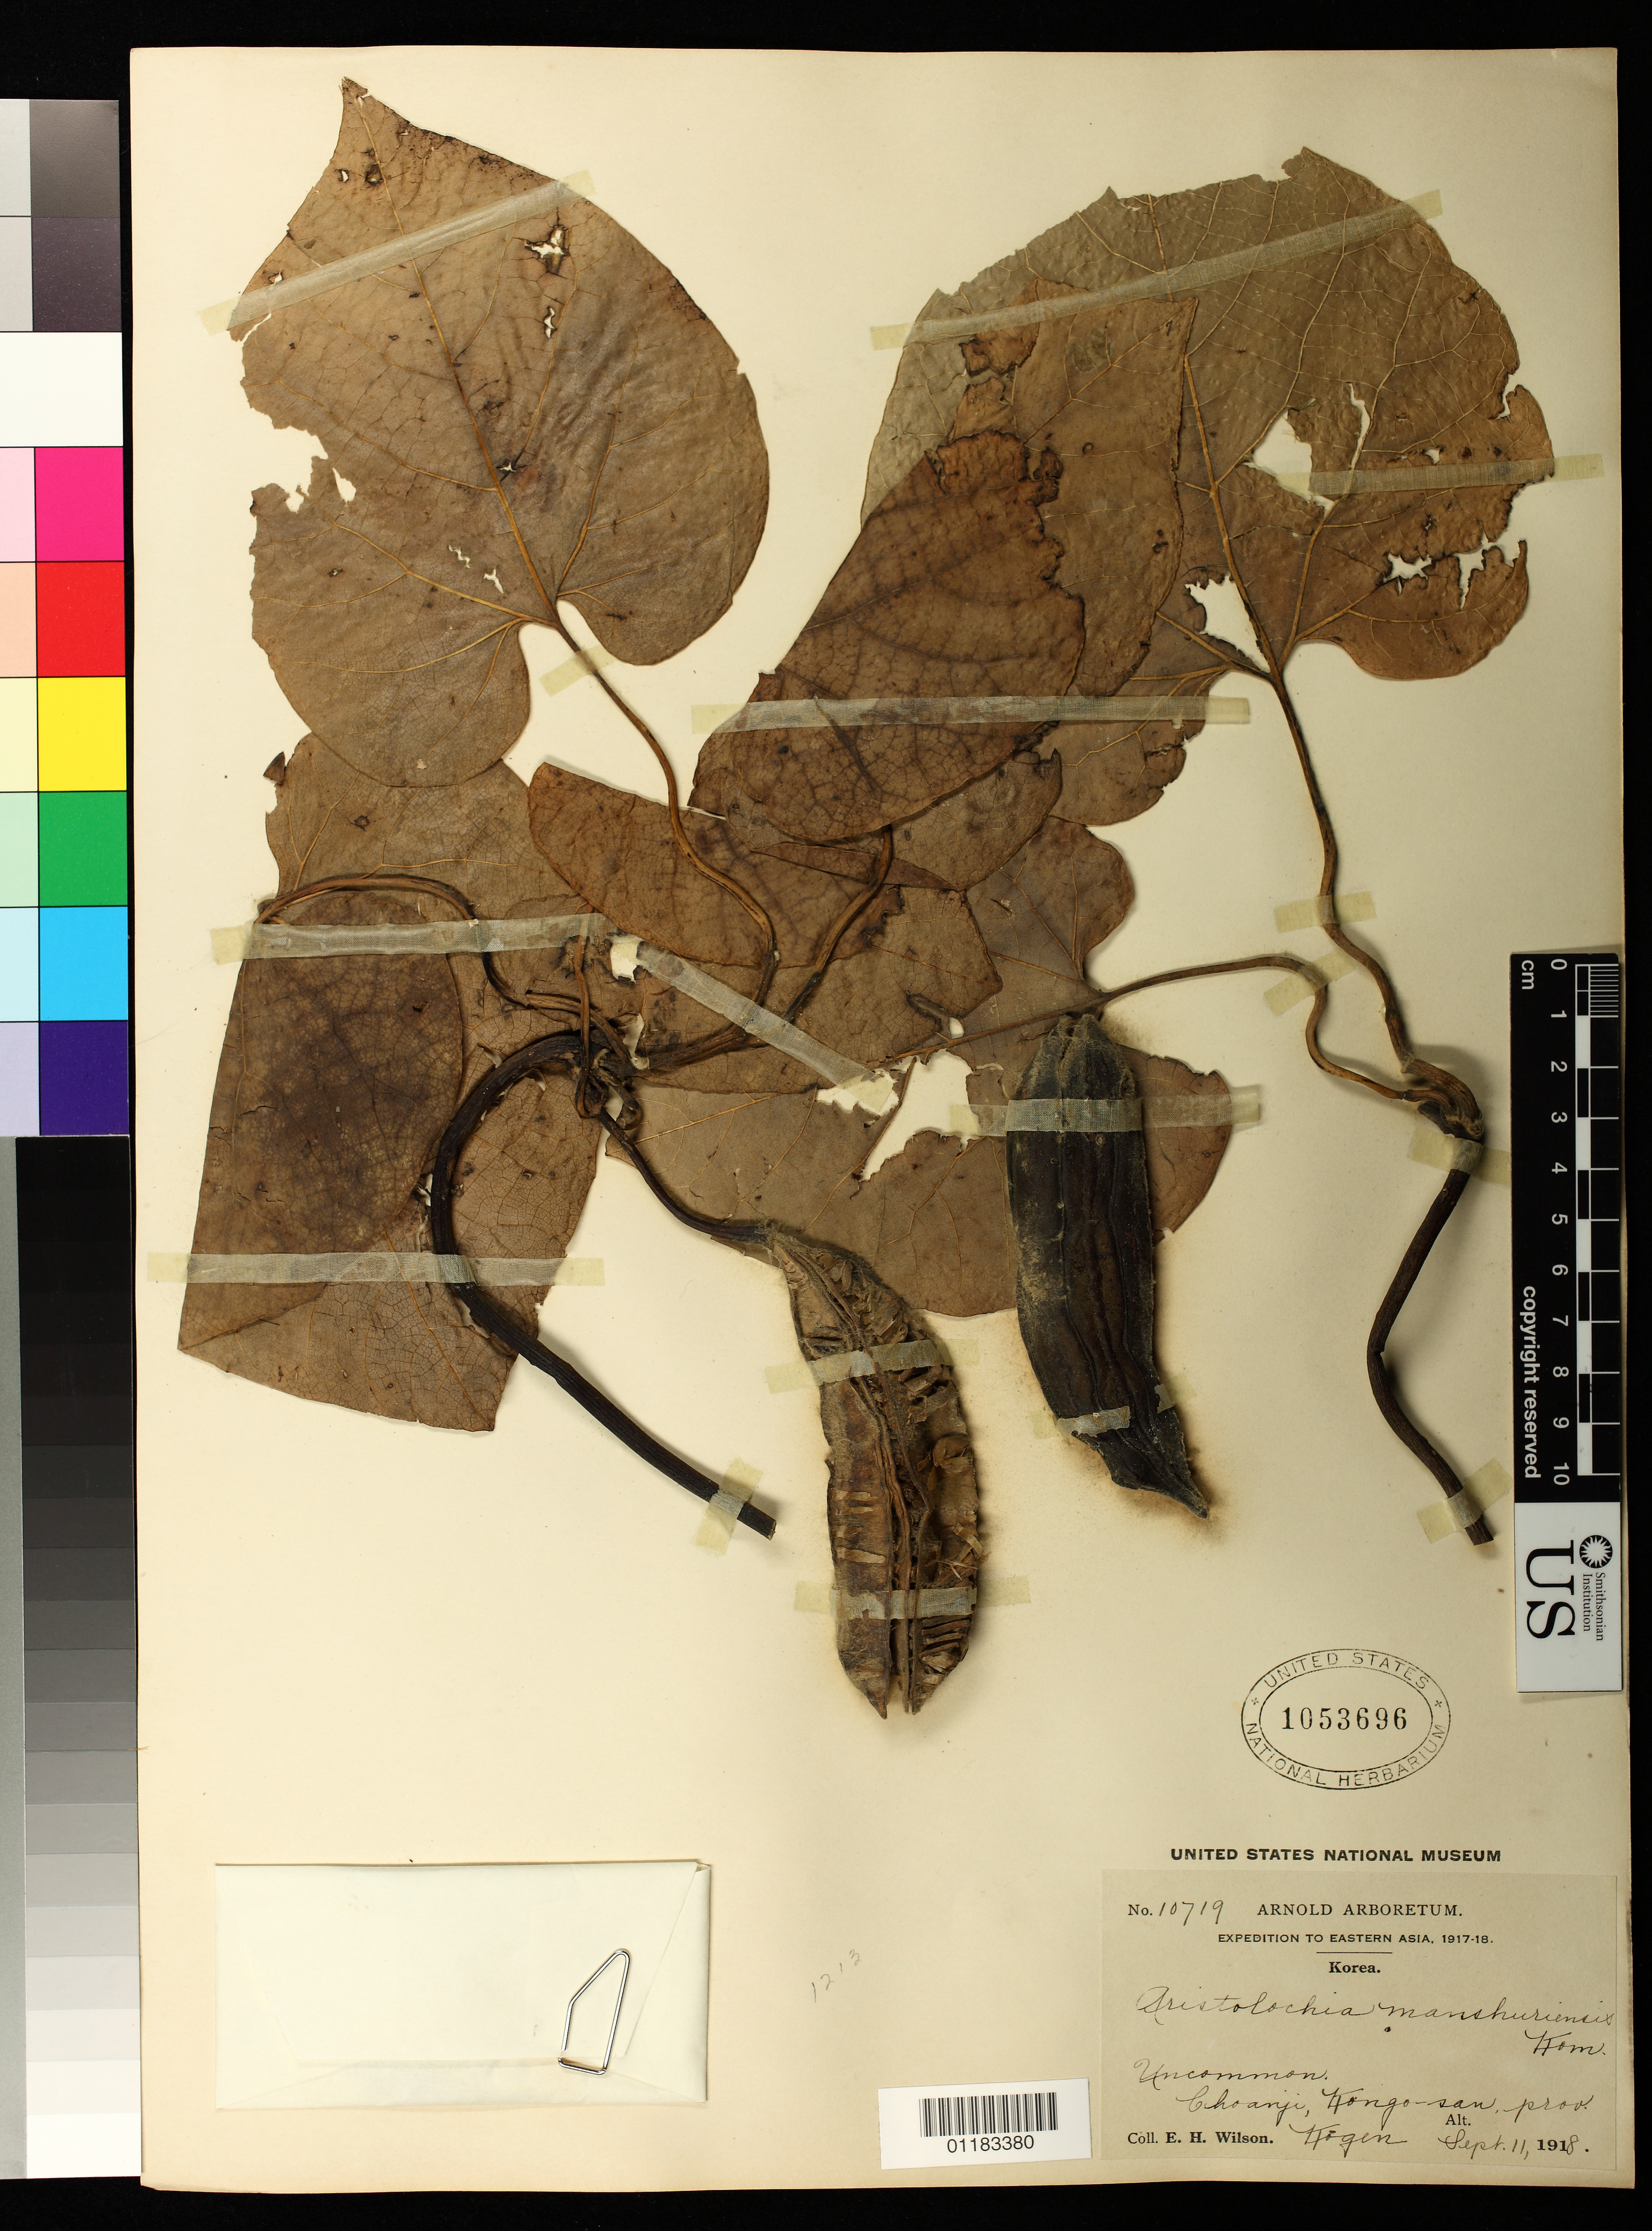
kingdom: Plantae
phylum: Tracheophyta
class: Magnoliopsida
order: Piperales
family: Aristolochiaceae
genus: Aristolochia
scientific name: Aristolochia manshuriensis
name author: Kom.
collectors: E. H. Wilson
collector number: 10719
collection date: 1918-09-11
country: North Korea / South Korea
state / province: Gangwon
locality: Choanji, Kongo-san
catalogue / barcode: US 1053696